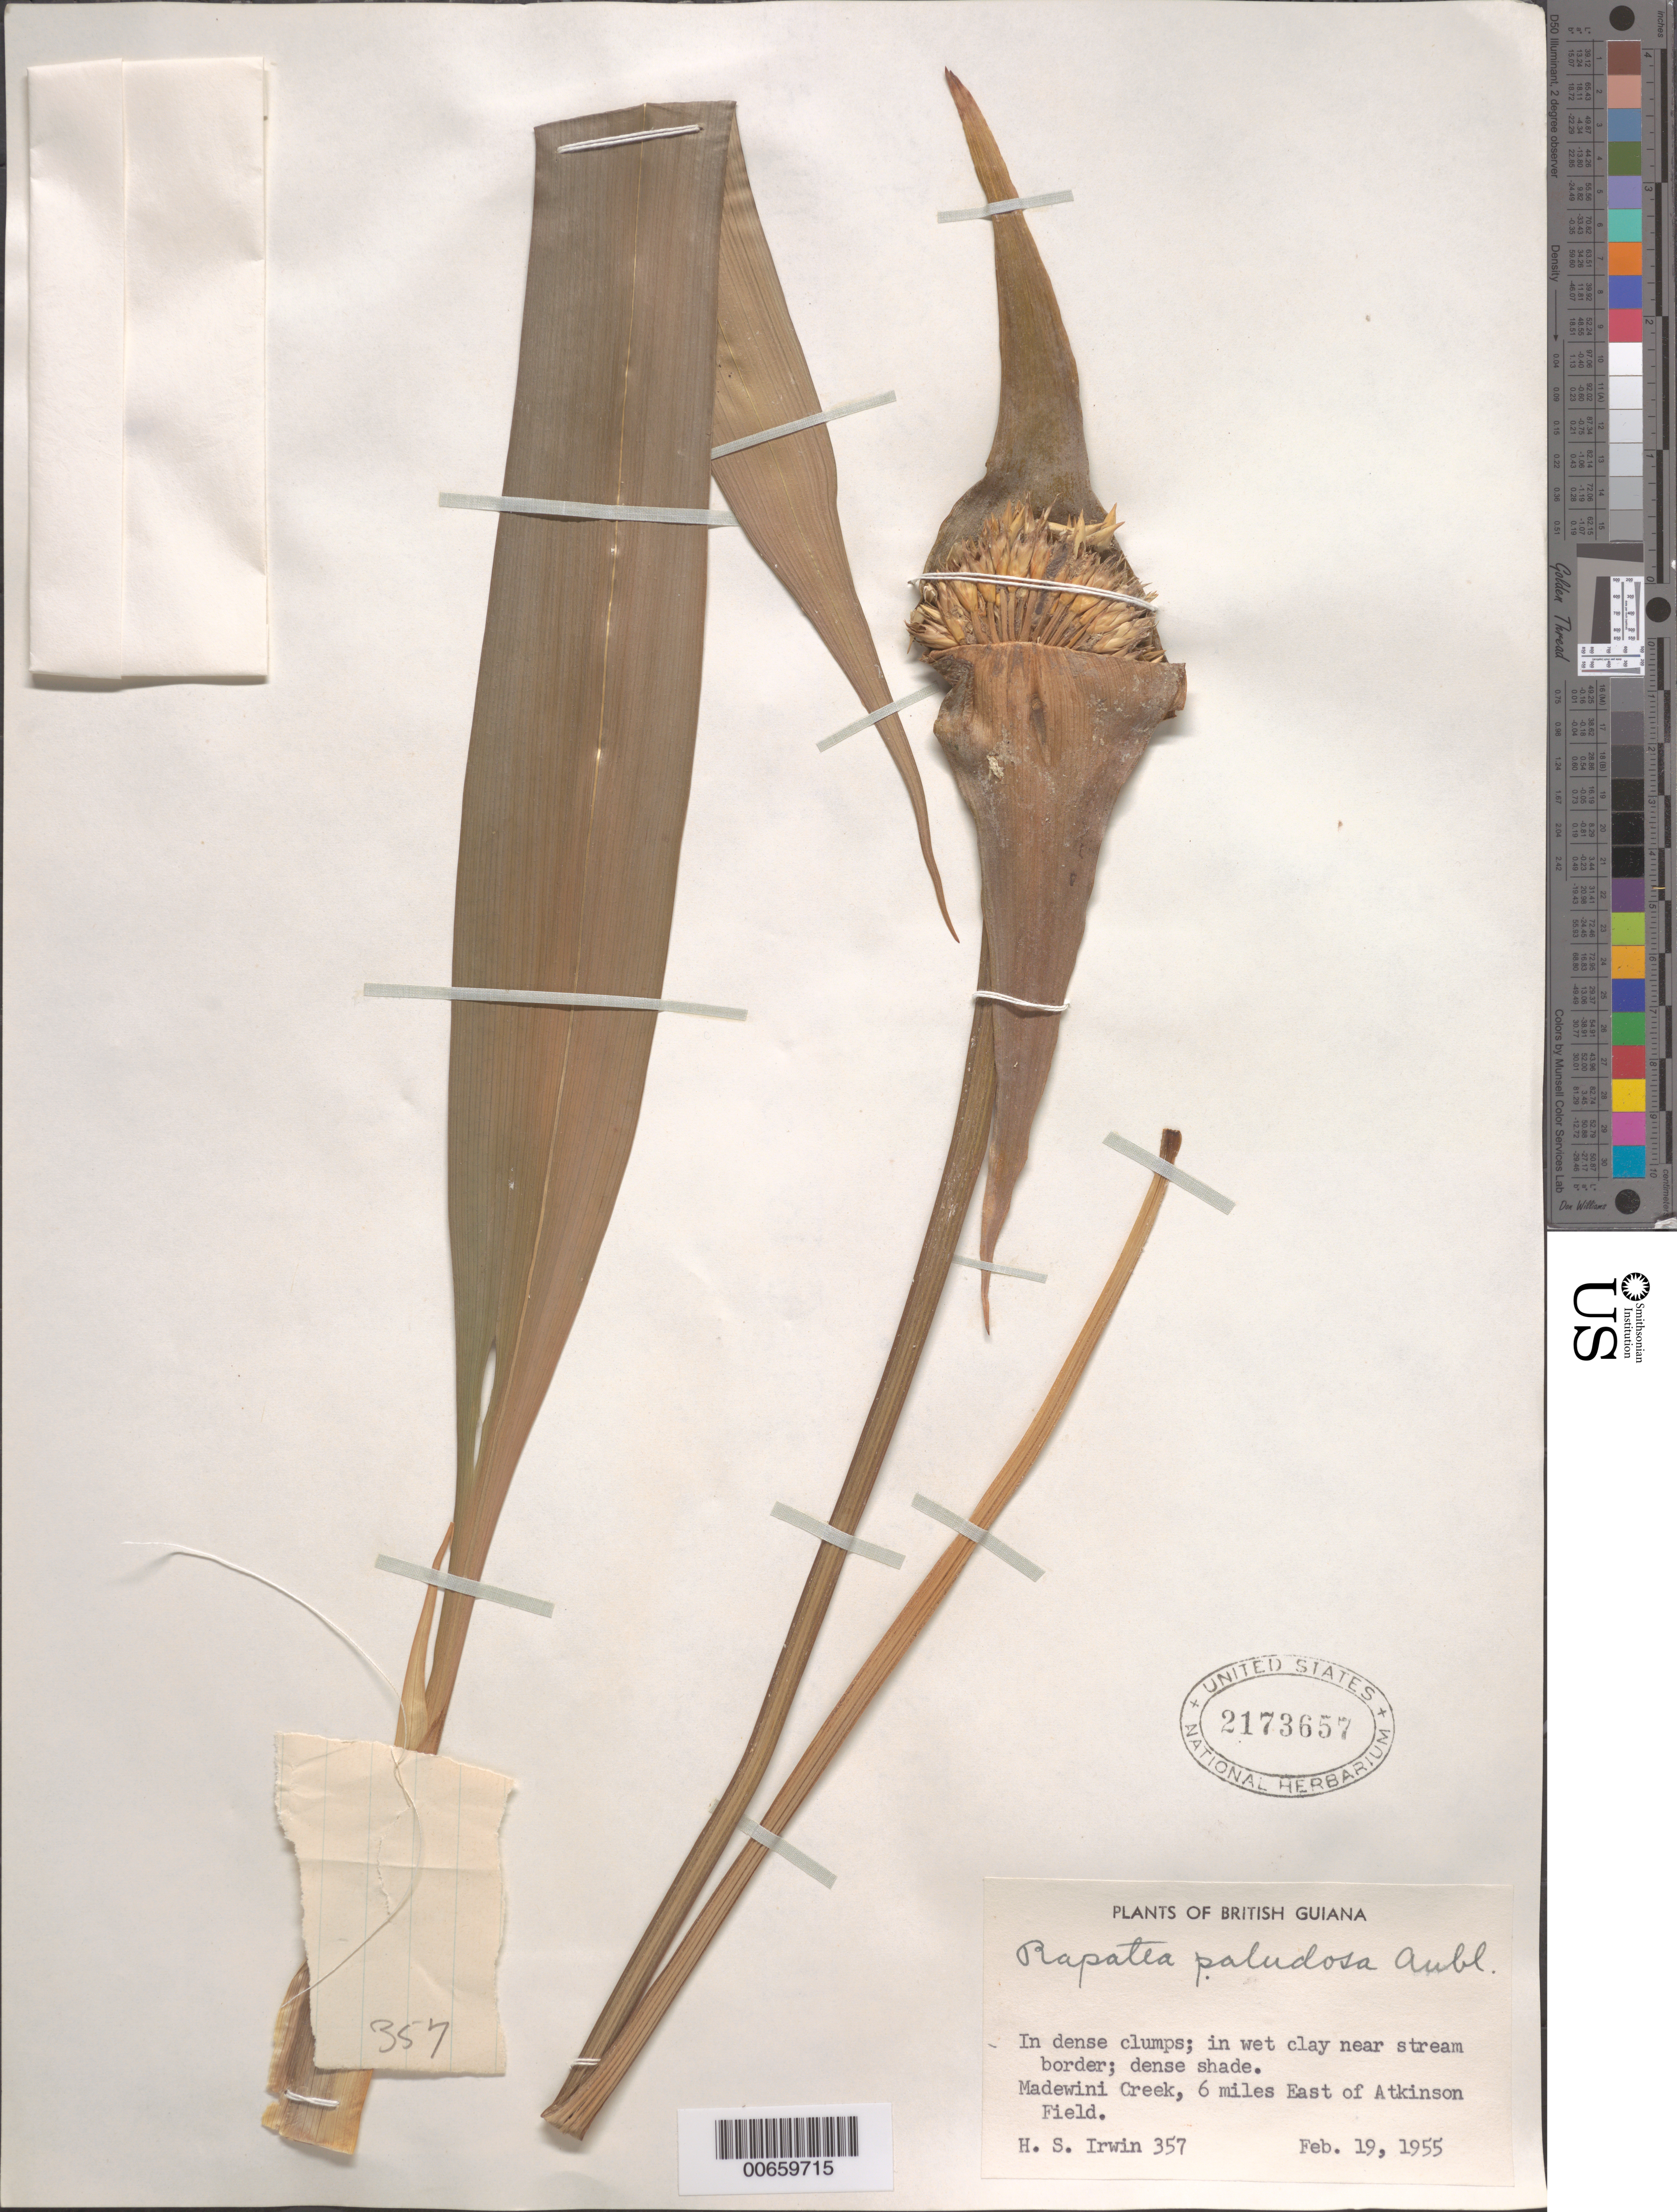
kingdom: Plantae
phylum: Tracheophyta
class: Liliopsida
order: Poales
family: Rapateaceae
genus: Rapatea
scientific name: Rapatea paludosa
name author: Aubl.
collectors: H. Irwin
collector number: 357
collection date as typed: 19-Feb-55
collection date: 1955-02-19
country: Guyana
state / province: Demerara-Mahaica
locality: Madewini Creek, 6 mi. E of Atkinson Field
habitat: Wet clay near stream border, dense shade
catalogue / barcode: US 2173657